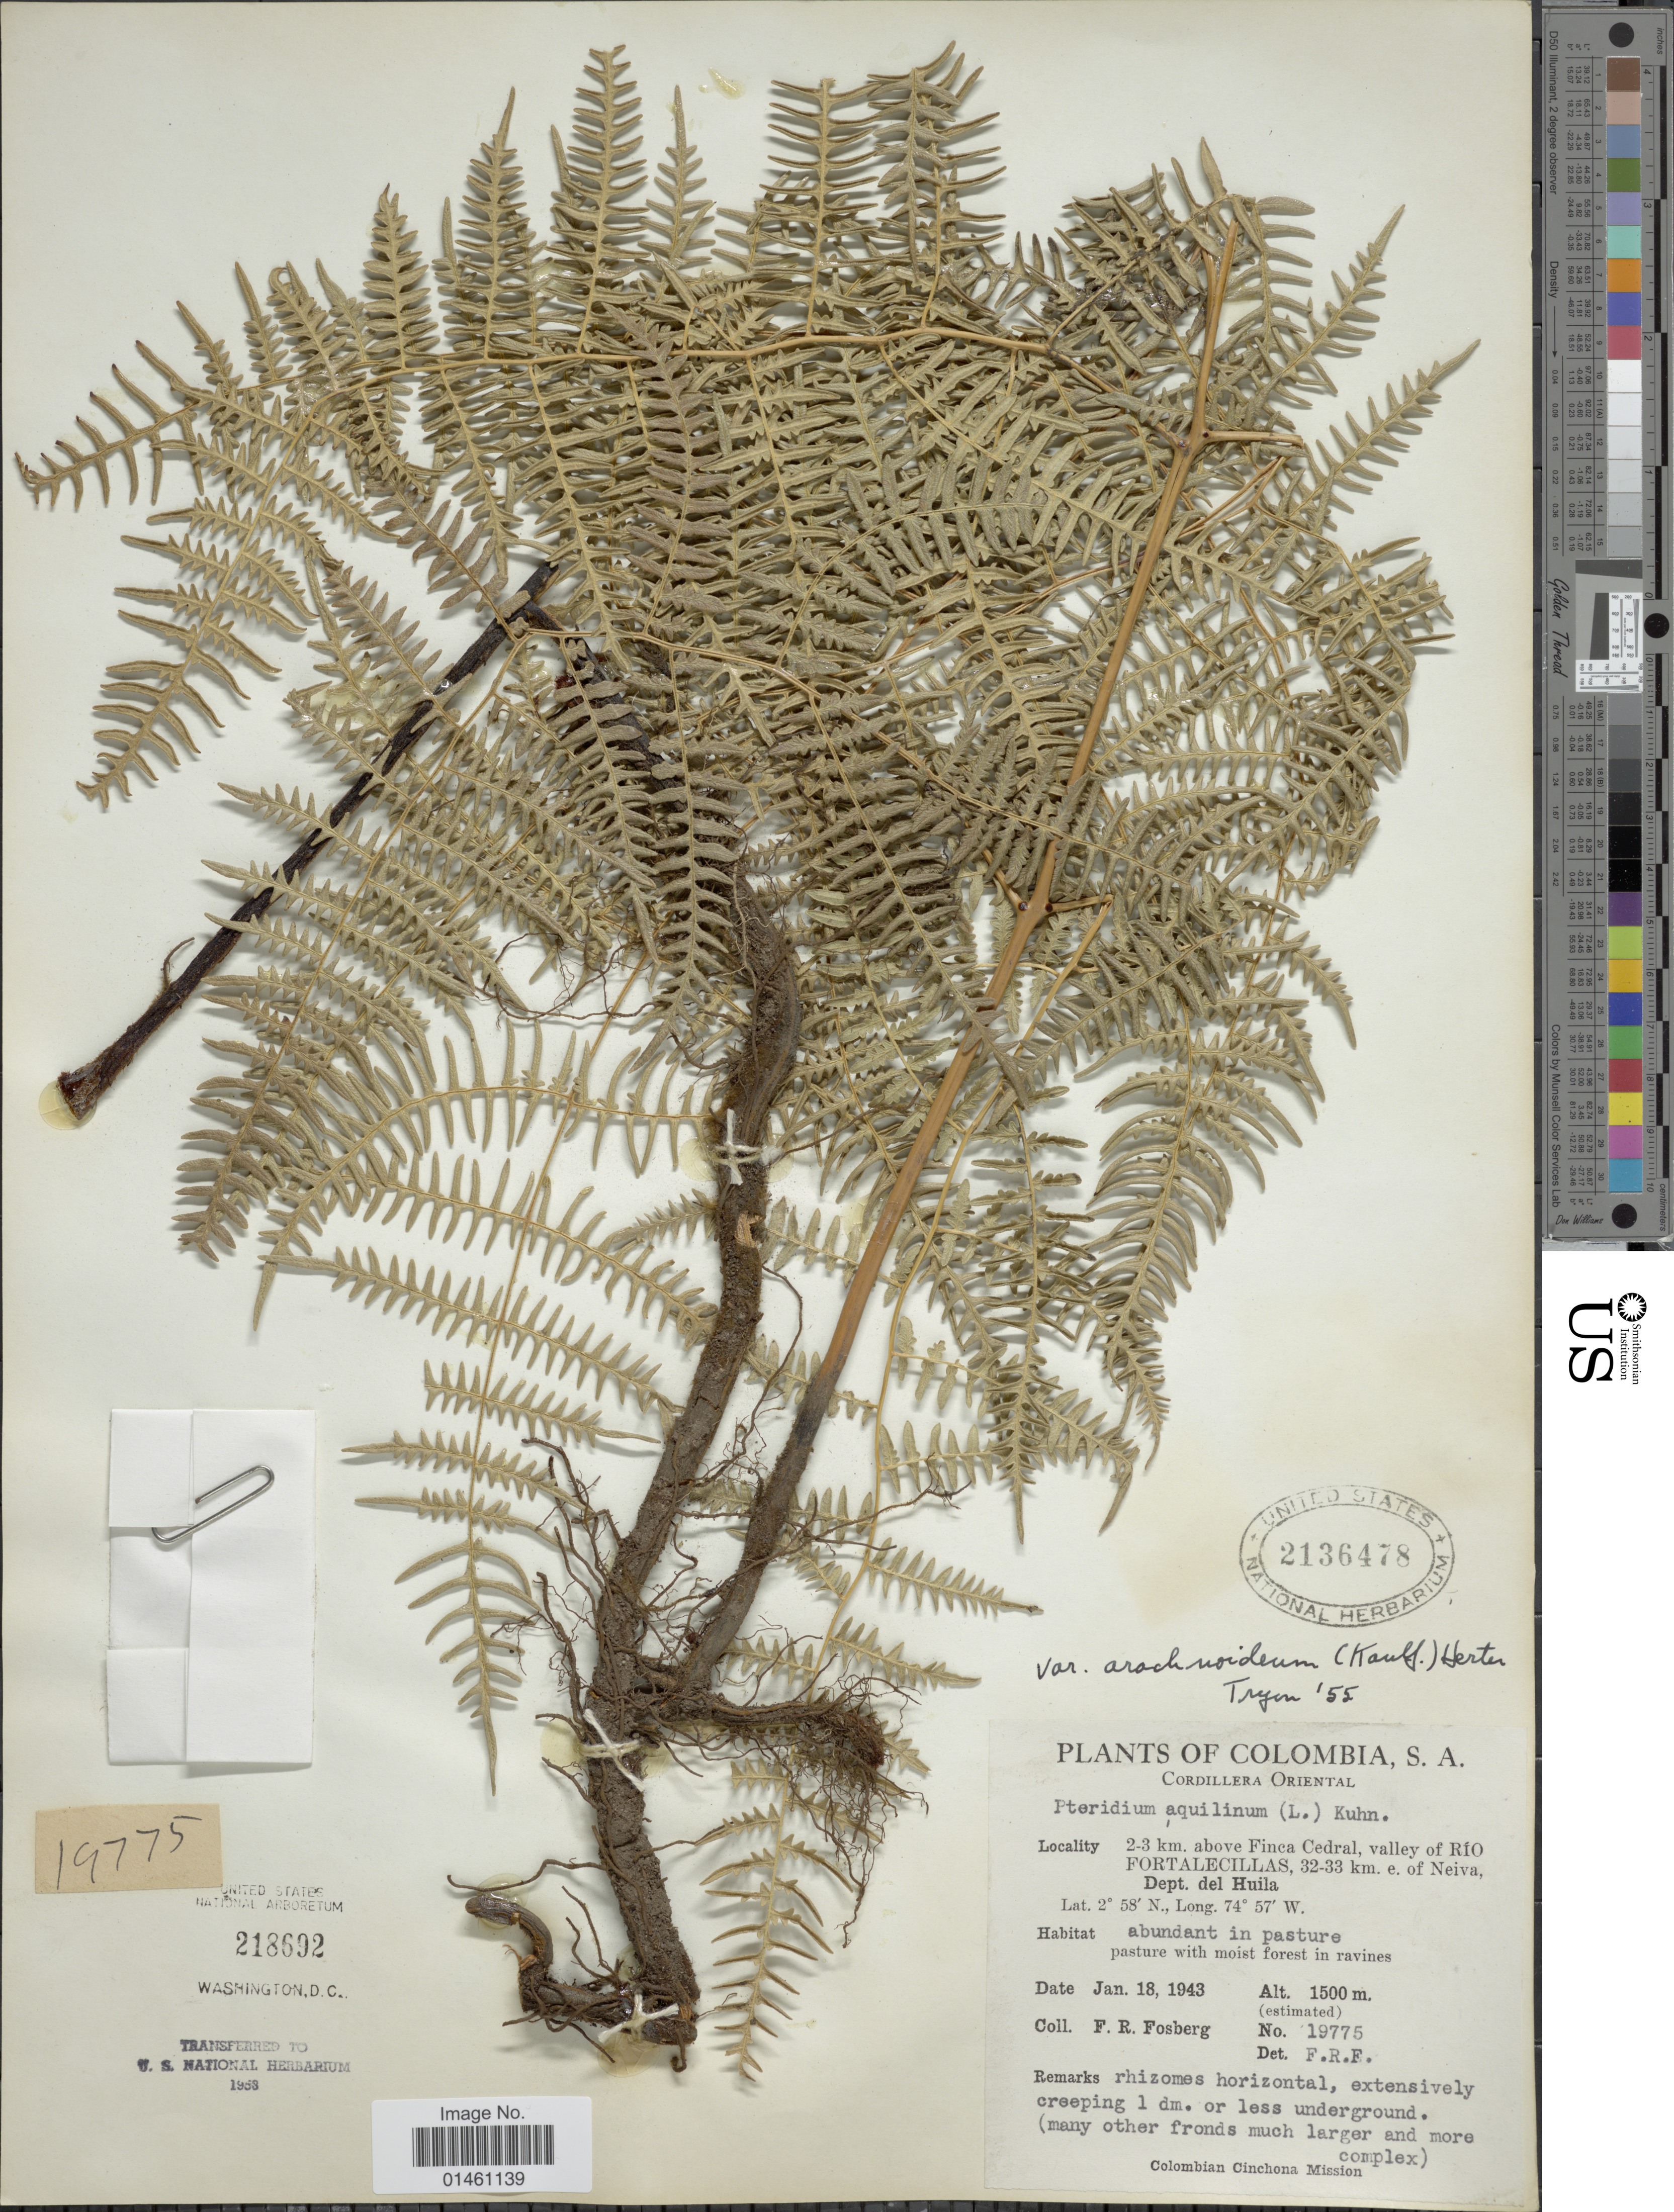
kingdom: Plantae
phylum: Tracheophyta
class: Polypodiopsida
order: Polypodiales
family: Dennstaedtiaceae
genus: Pteridium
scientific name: Pteridium aquilinum var. arachnoideum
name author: (Kaulf.) Herter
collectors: F. R. Fosberg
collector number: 19775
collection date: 1943-01-18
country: Colombia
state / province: Huila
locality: Cordillera Oriental, 2-3 km. above Finca Cedral, valley of Rio Fortalecillas, 32-33 km. e. of Neiva.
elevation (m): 1500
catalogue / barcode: US 2136478